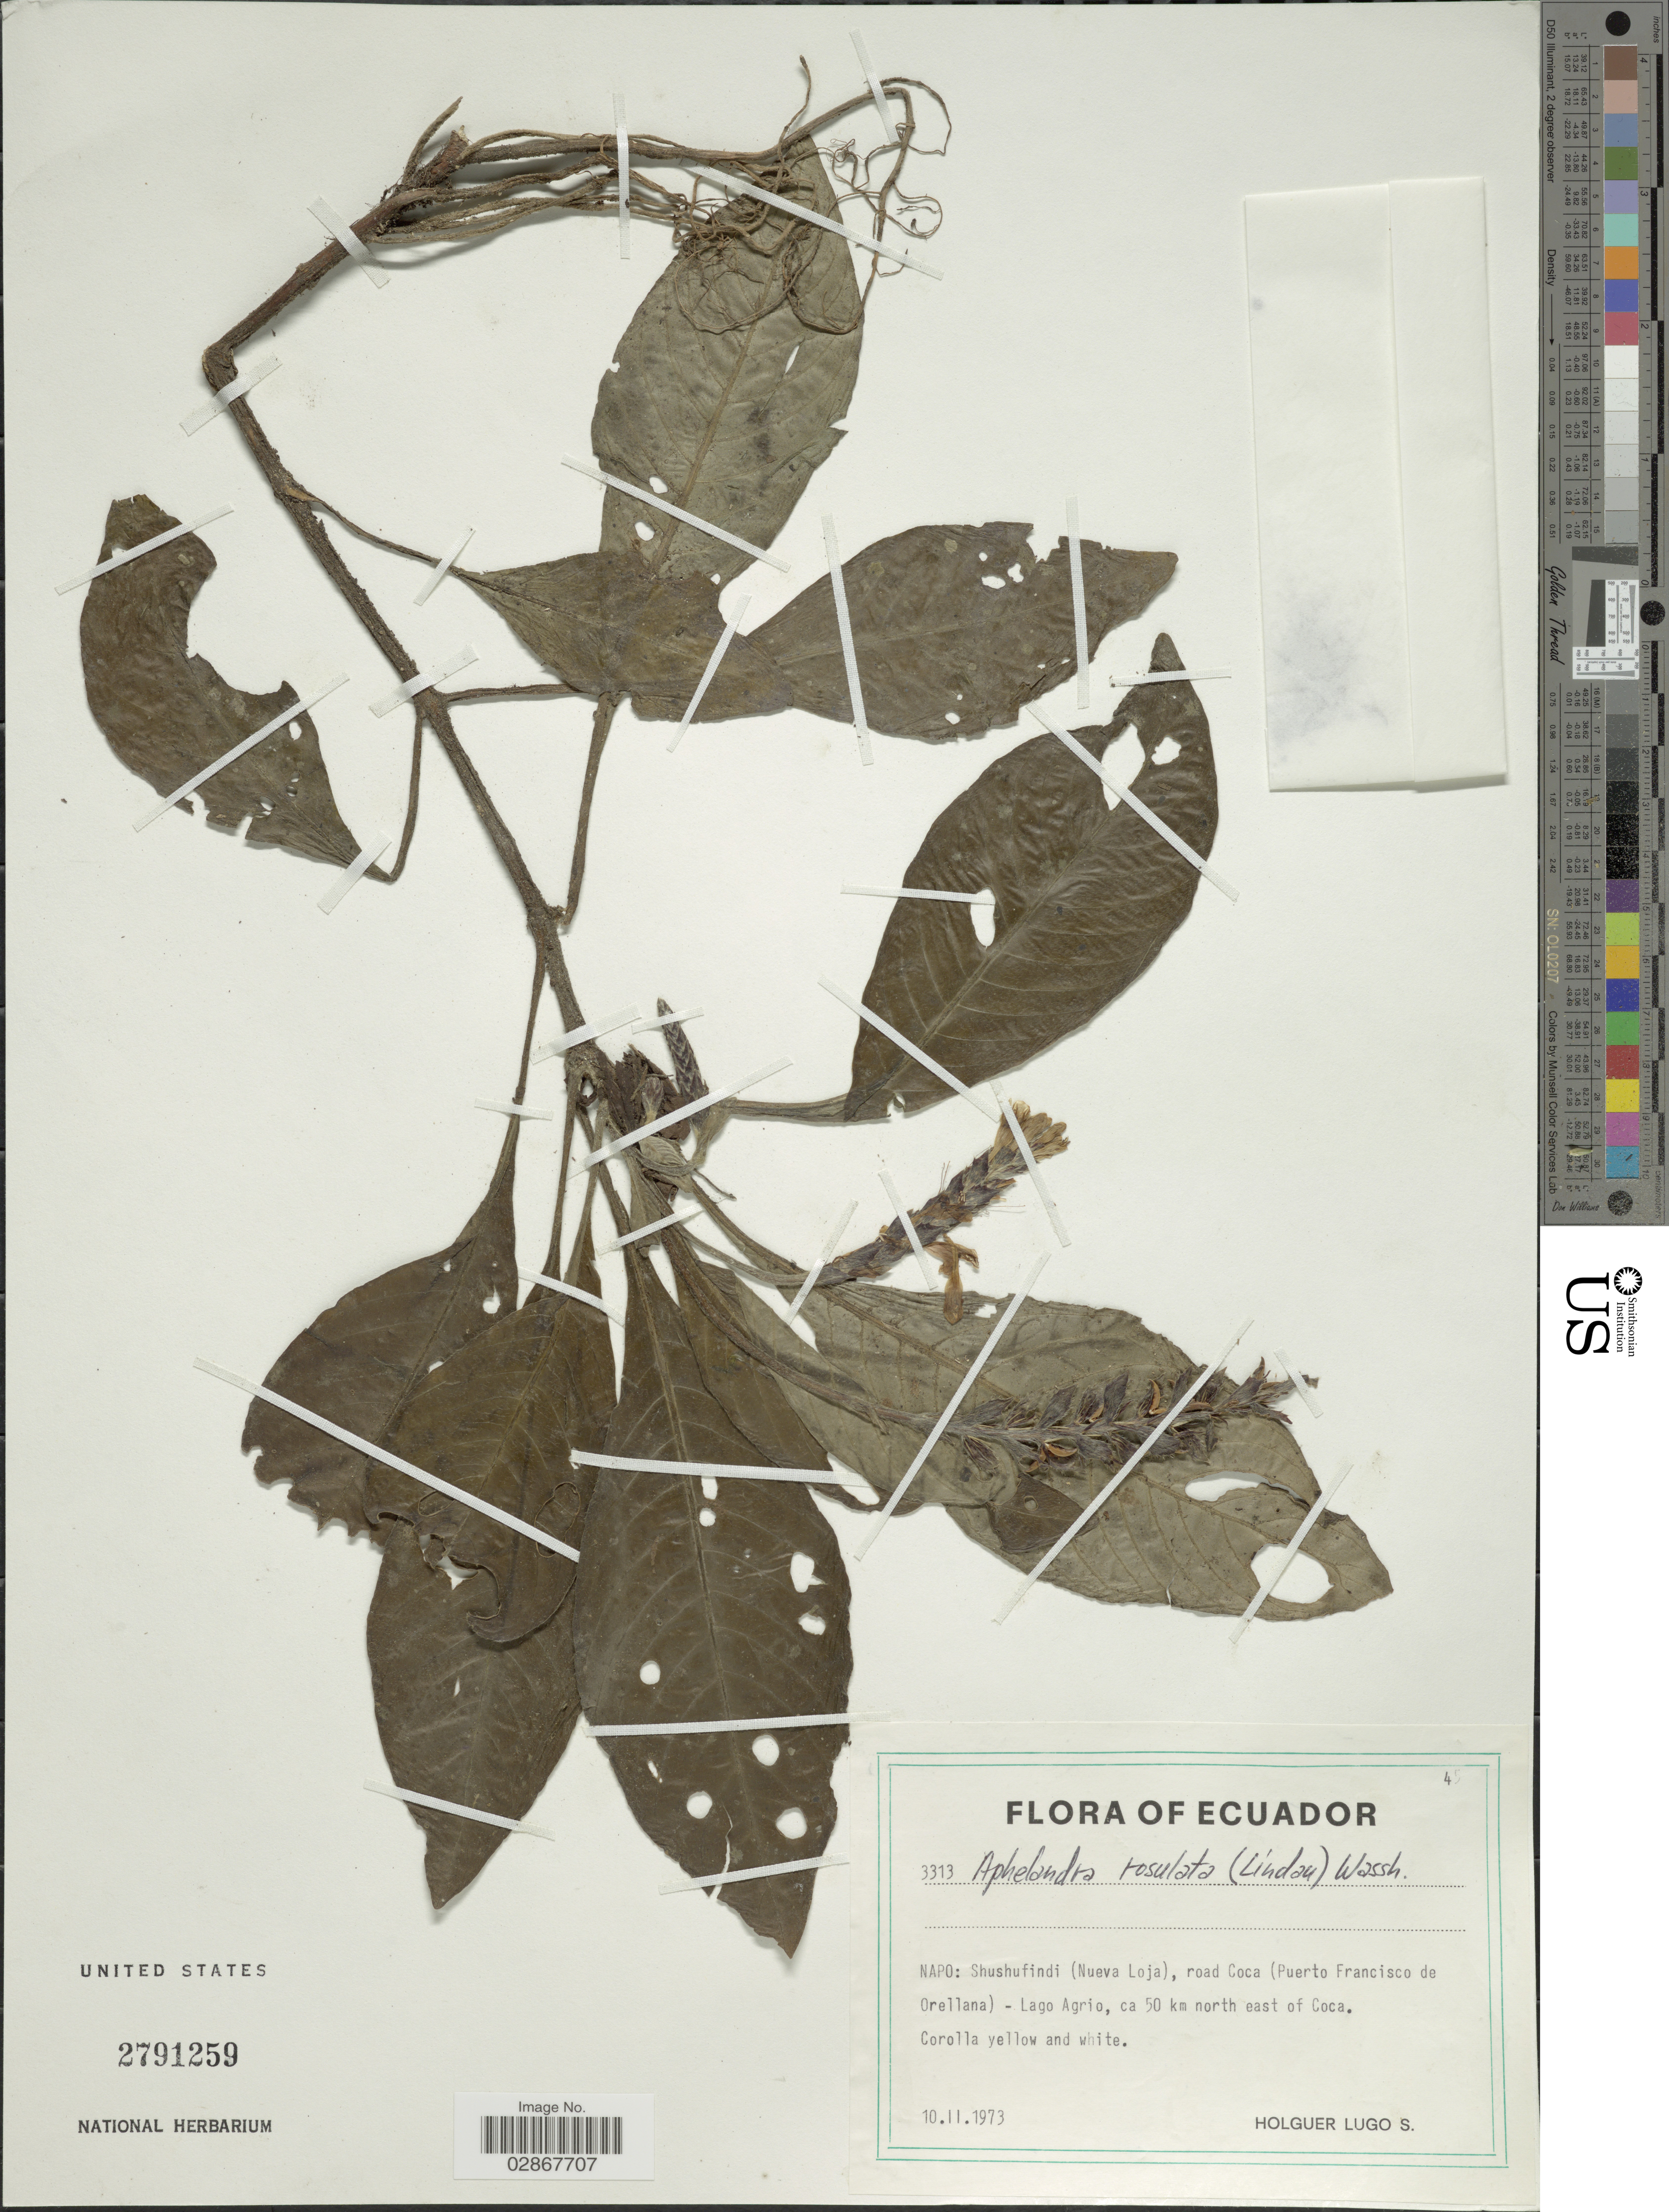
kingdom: Plantae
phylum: Tracheophyta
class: Magnoliopsida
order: Lamiales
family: Acanthaceae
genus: Aphelandra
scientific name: Aphelandra rosulata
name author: (Lindau) Wassh.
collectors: H. Lugo S.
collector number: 3313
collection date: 1973-02-10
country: Ecuador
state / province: Napo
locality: Shushufindi (Nueva Loja), road Coca (Puerto Francisco de Orellana)-Lago Agrio, ca 50 km north east of Coca.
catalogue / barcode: US 2791259